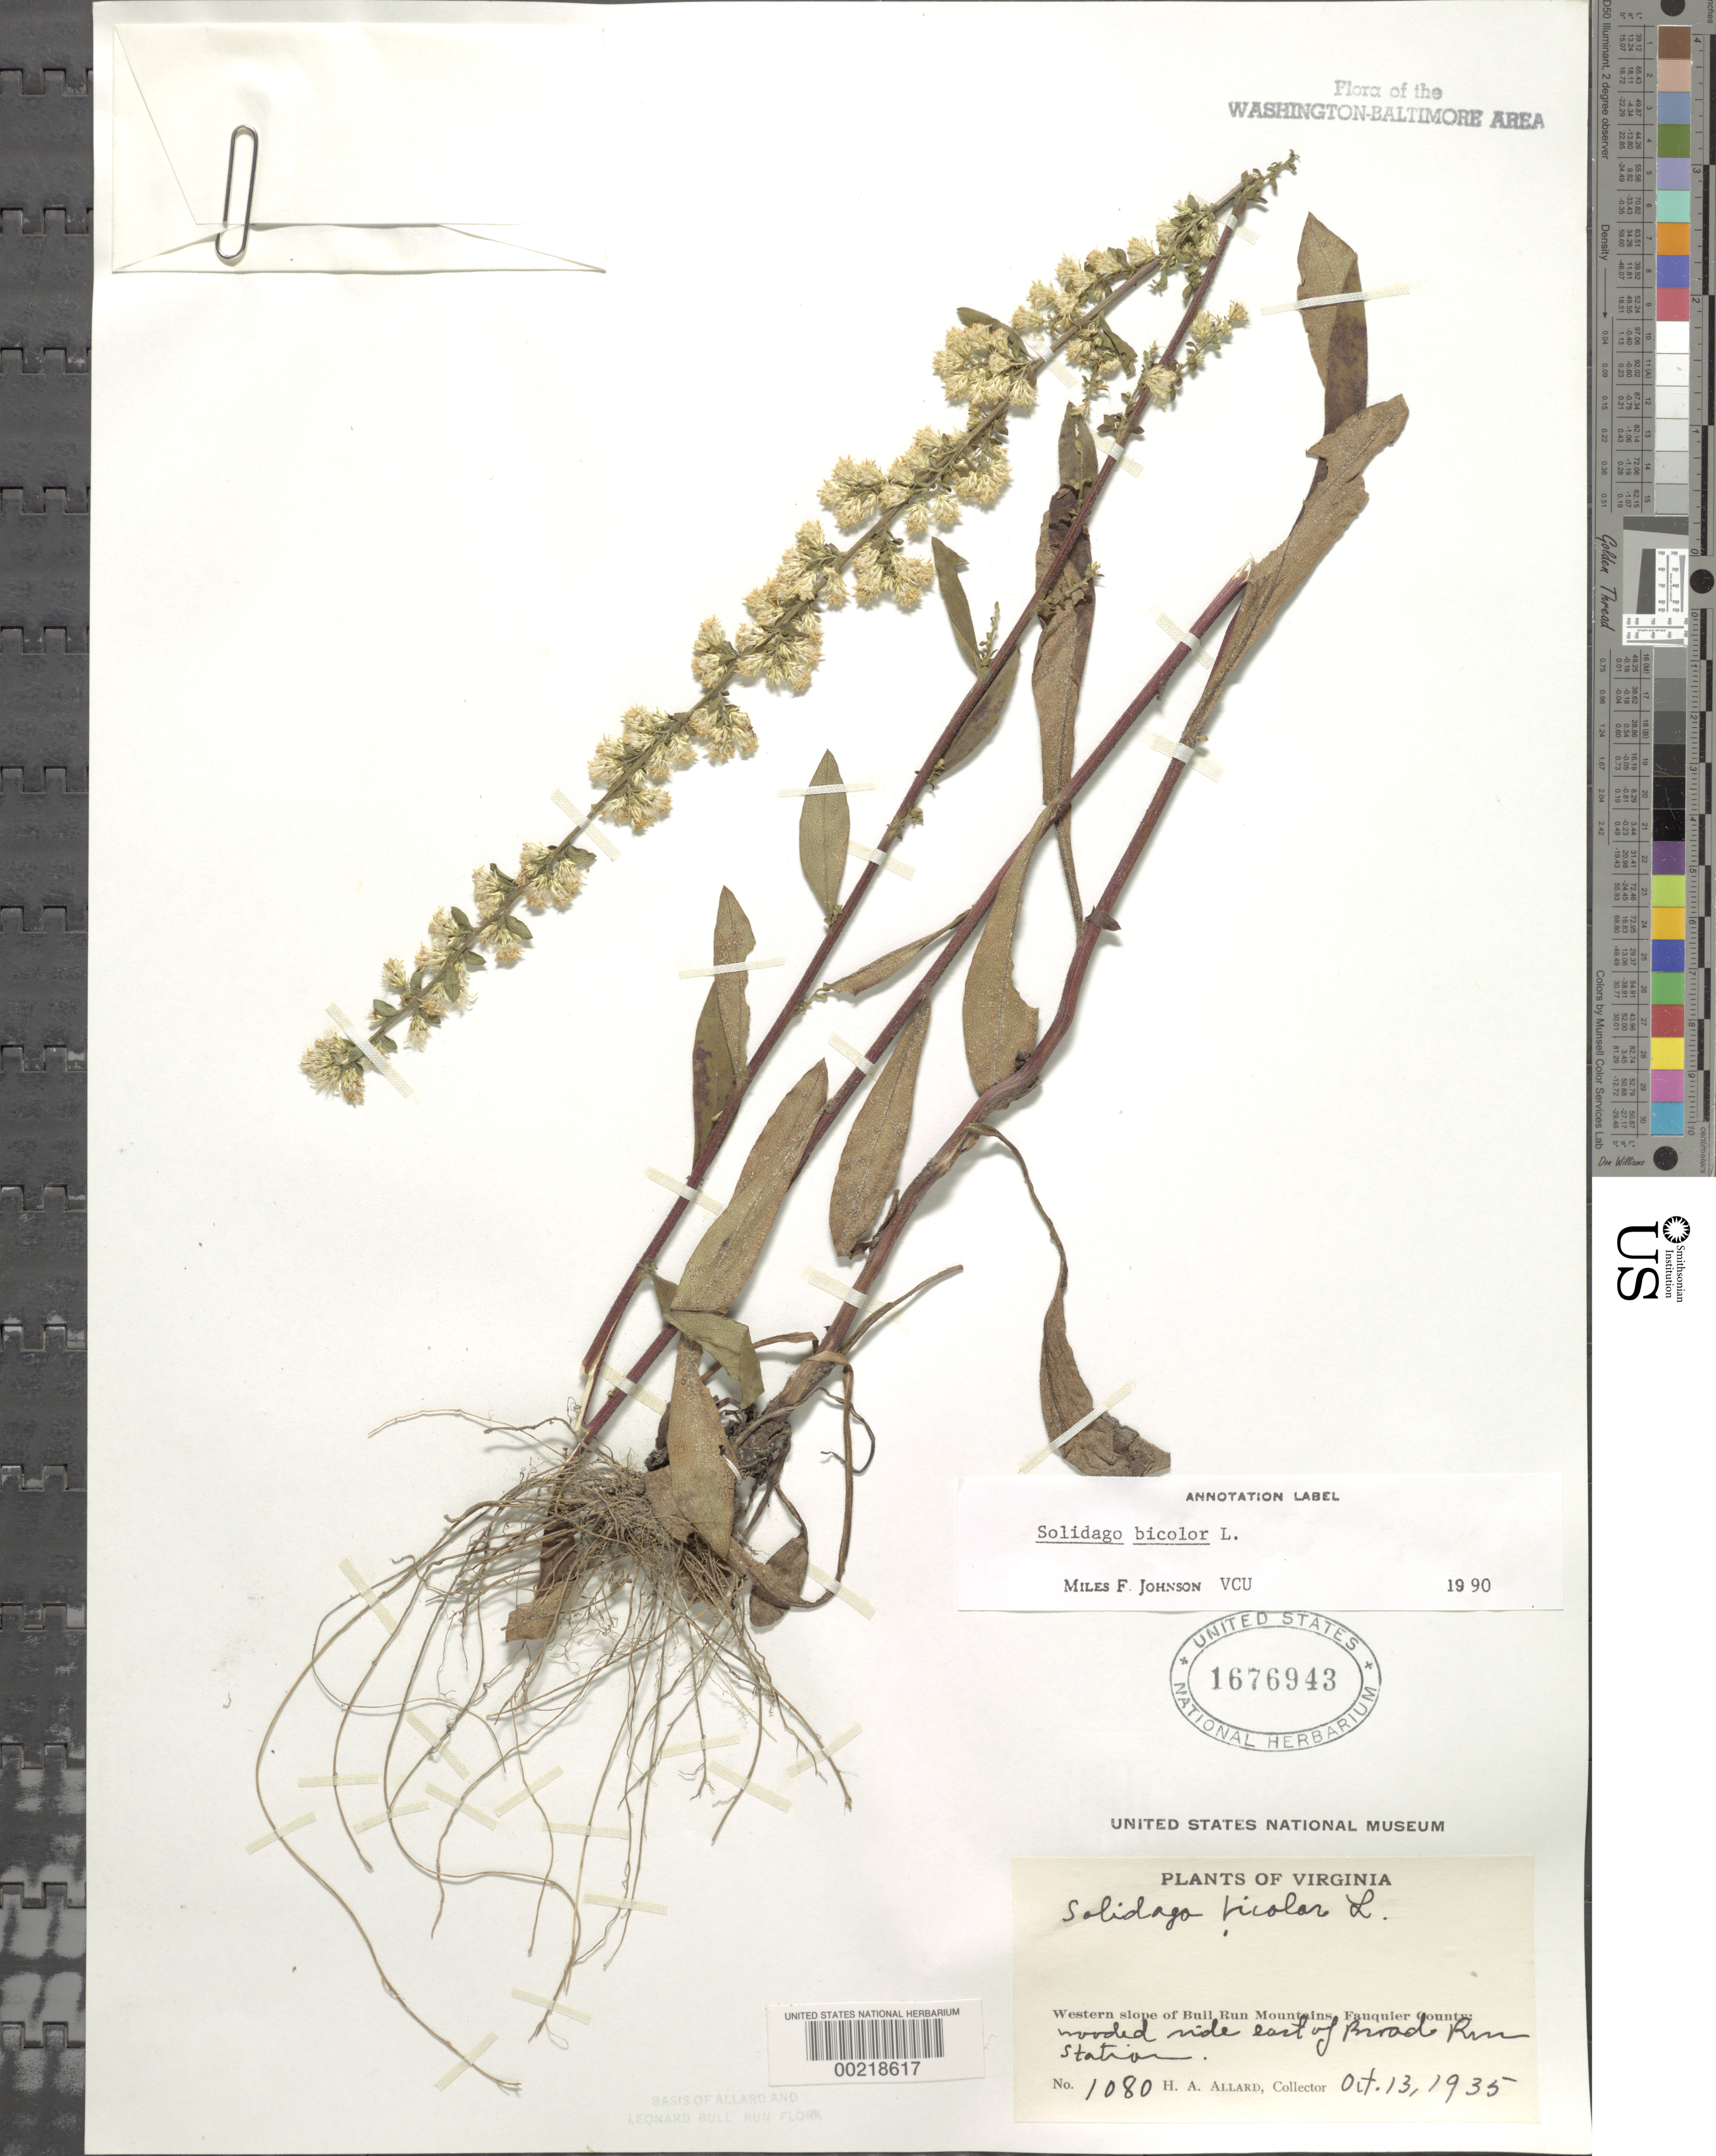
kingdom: Plantae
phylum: Tracheophyta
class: Magnoliopsida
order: Asterales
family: Asteraceae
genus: Solidago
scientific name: Solidago bicolor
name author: L.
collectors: H. A. Allard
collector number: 1080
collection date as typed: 13 Oct 1935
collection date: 1935-10-13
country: United States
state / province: Virginia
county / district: Fauquier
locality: East of Broad Run Station western slope of Bull Run Mountains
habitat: Wooded ridge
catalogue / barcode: US 1676943